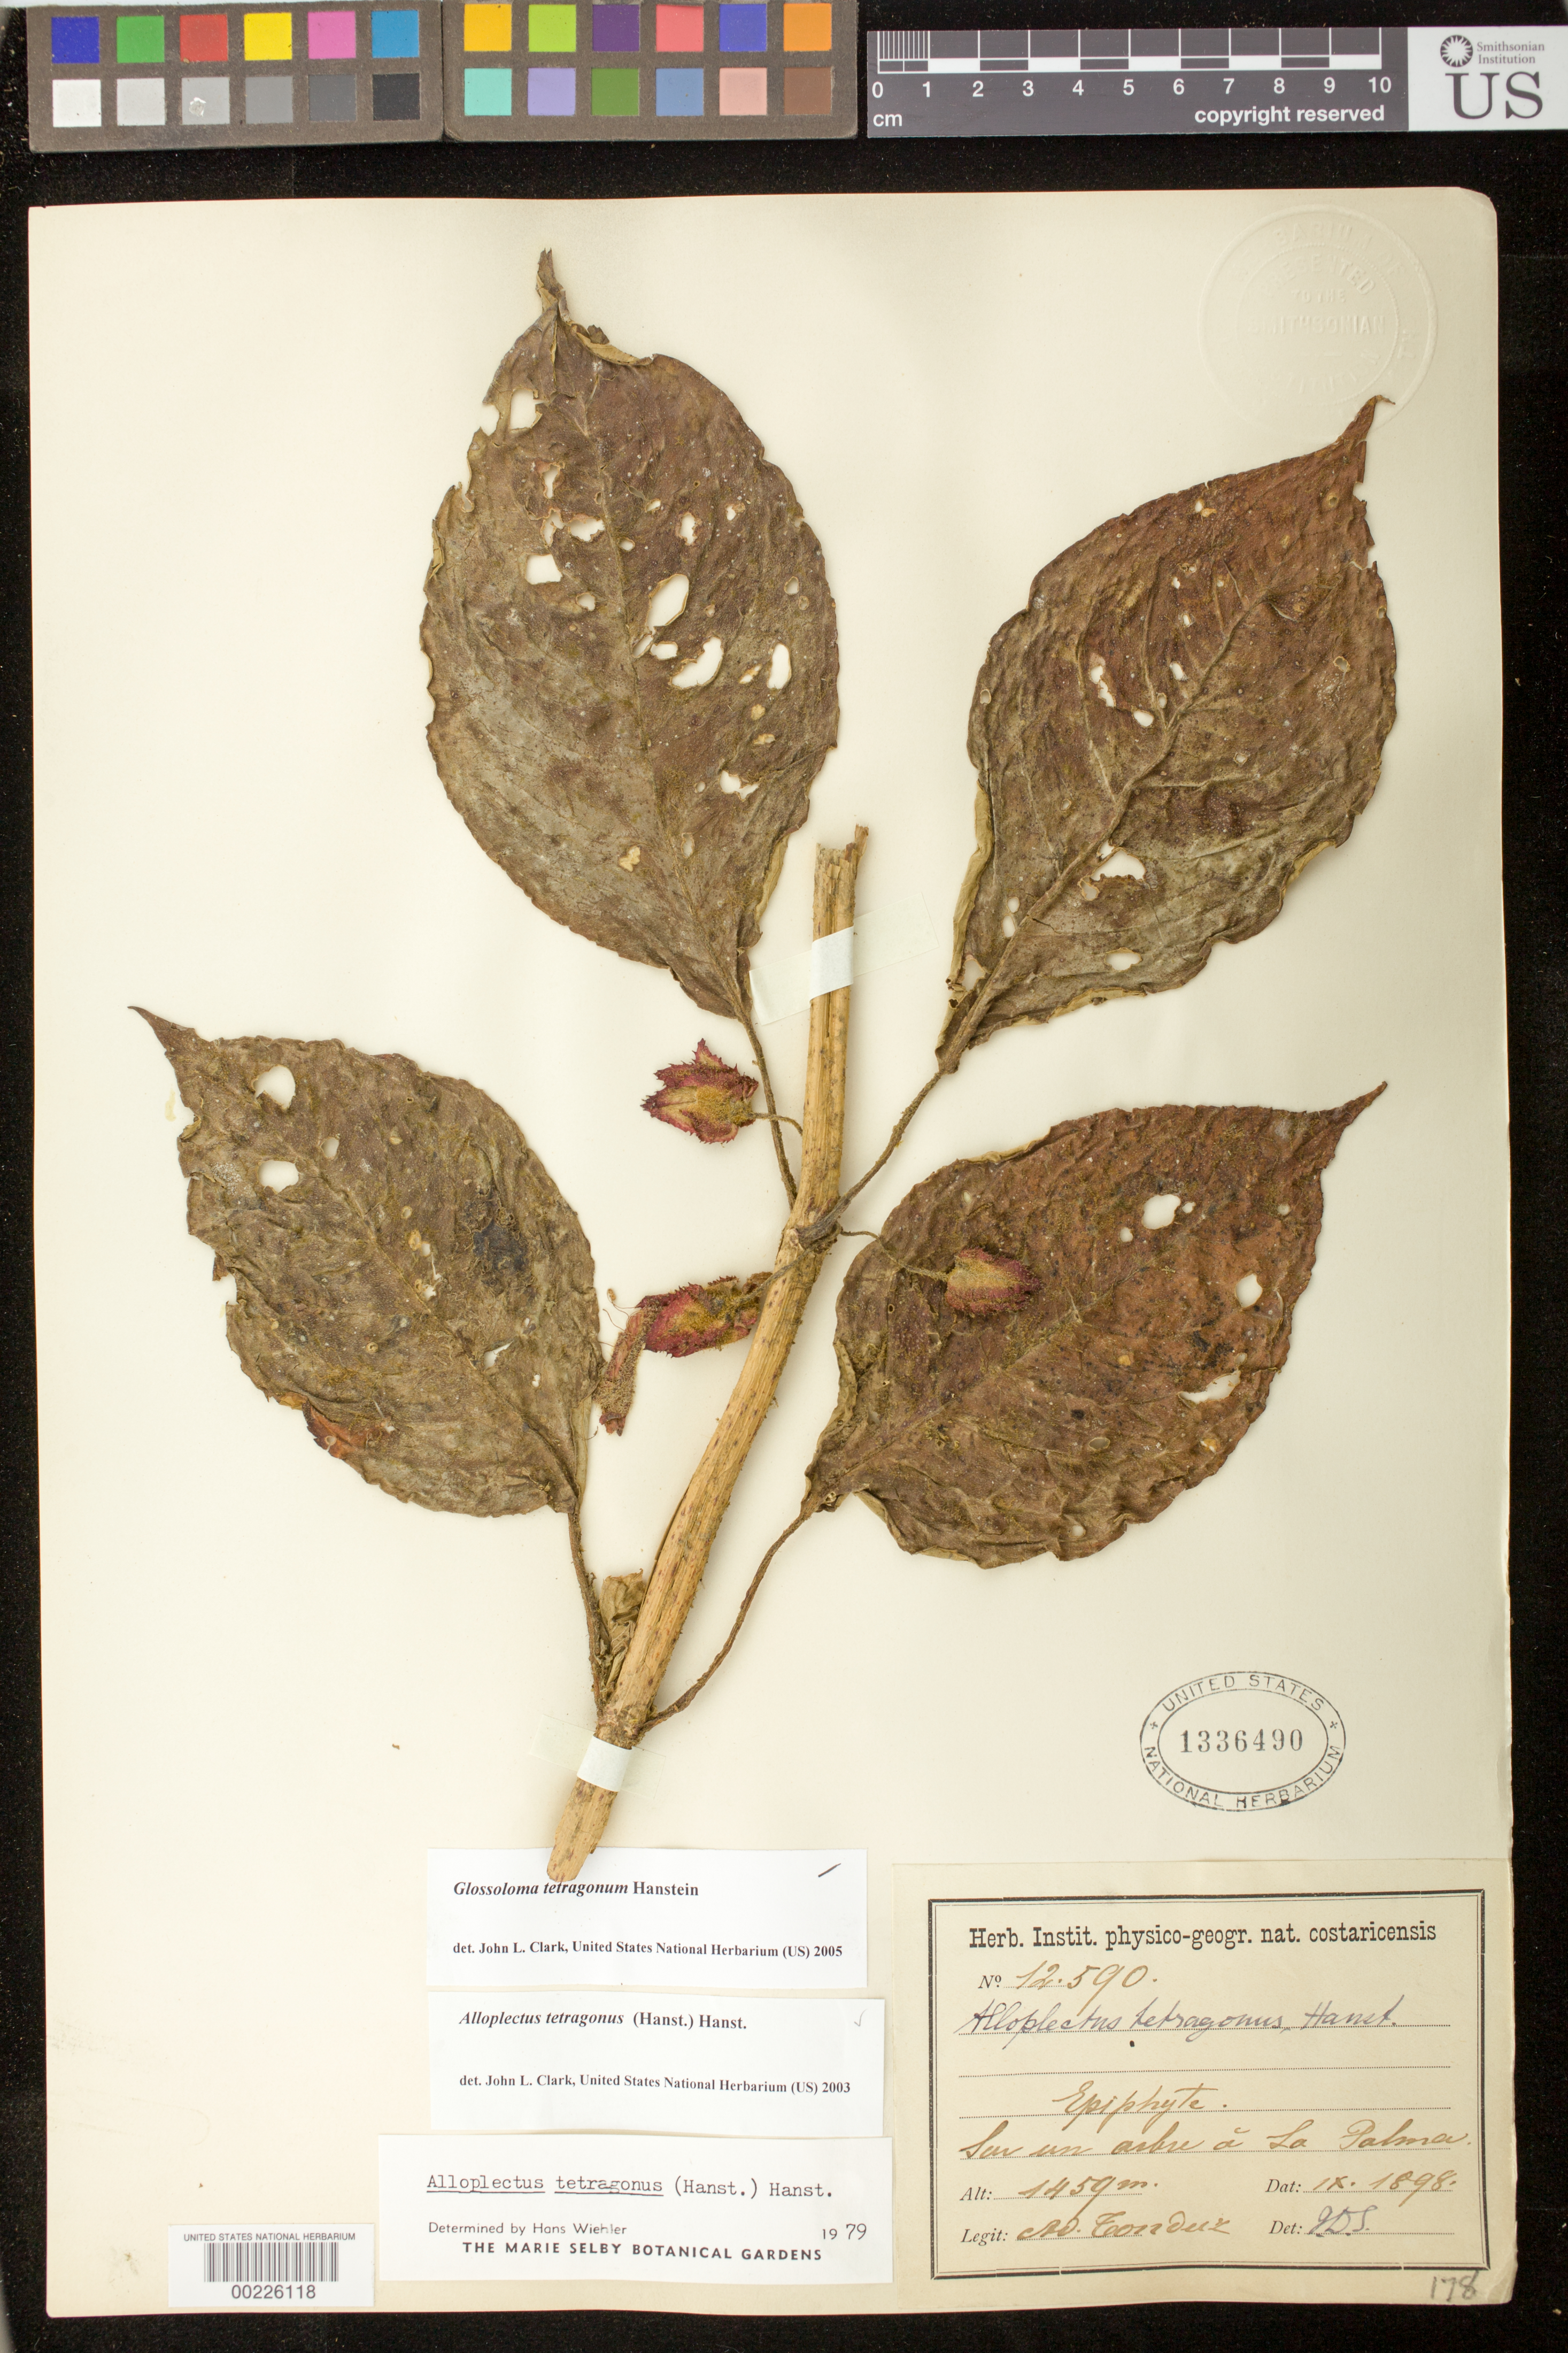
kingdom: Plantae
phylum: Tracheophyta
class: Magnoliopsida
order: Lamiales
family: Gesneriaceae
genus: Glossoloma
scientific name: Glossoloma tetragonum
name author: Hanst.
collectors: A. Tonduz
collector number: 12590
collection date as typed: Sep 1898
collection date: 1898-09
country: Costa Rica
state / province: San José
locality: La Palma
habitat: On a tree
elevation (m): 1459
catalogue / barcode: US 1336490